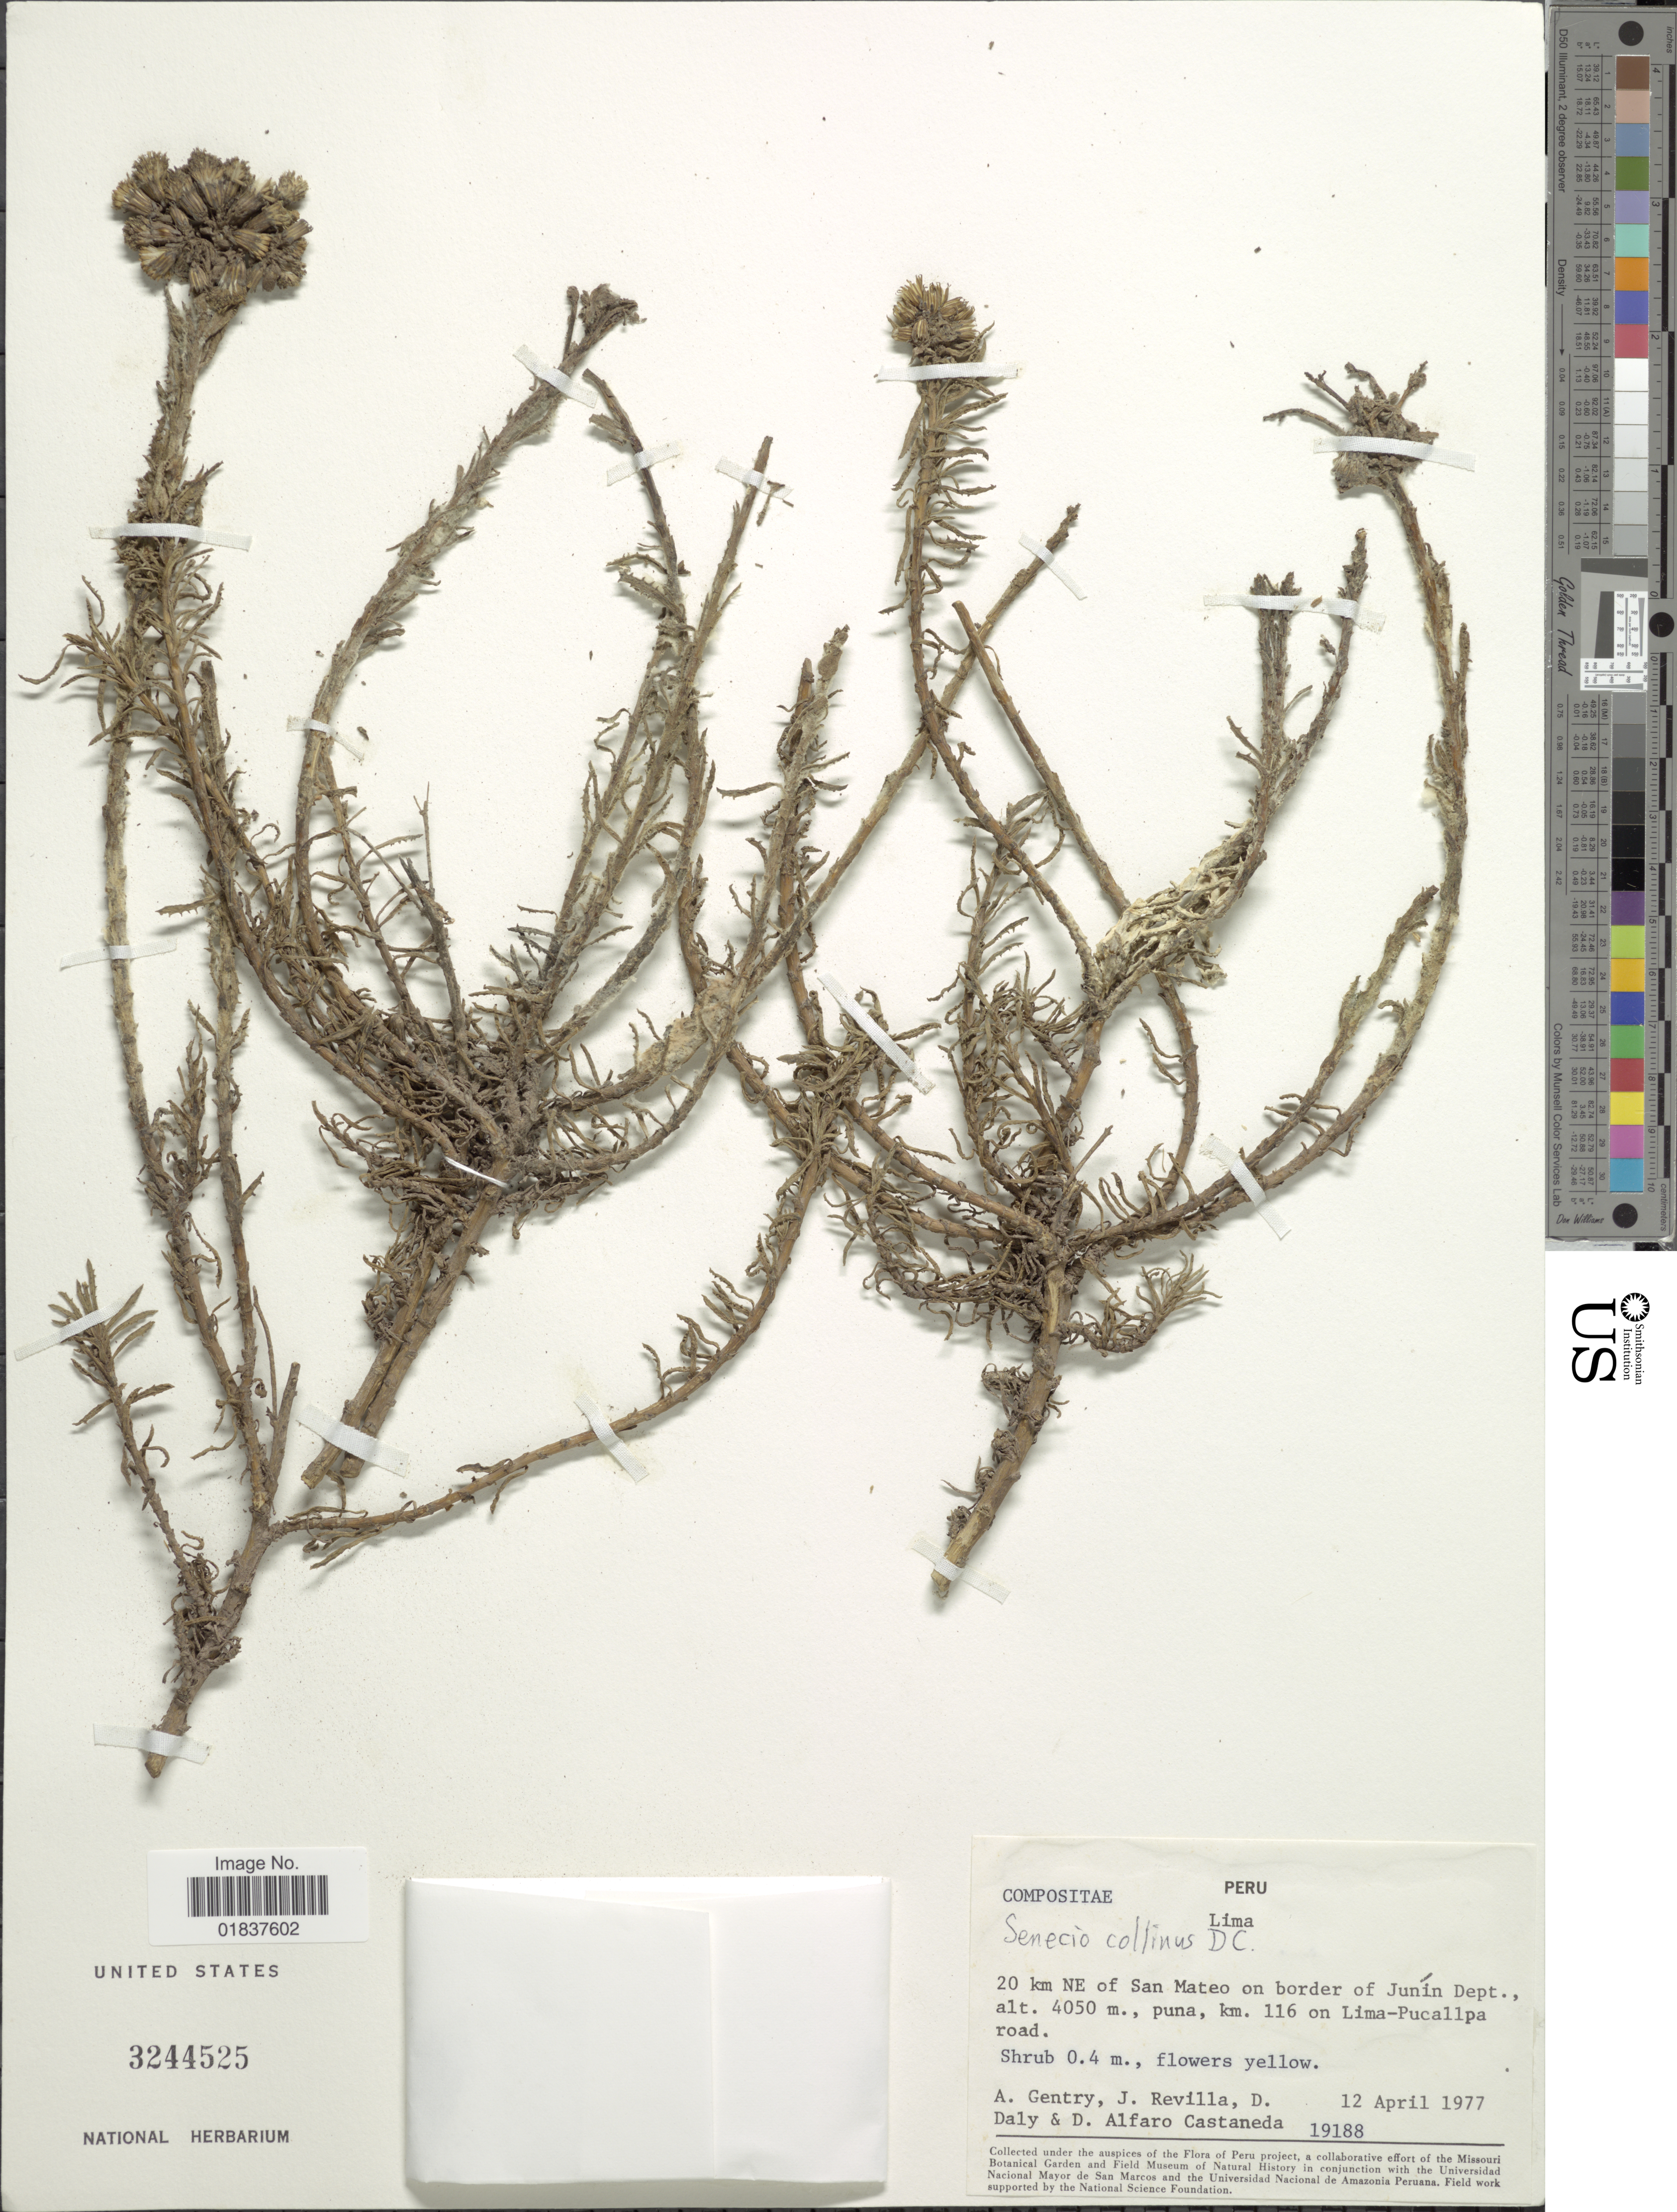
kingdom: Plantae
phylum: Tracheophyta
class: Magnoliopsida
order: Asterales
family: Asteraceae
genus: Senecio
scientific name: Senecio collinus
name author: DC.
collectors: A. H. Gentry, J. Revilla, D. C. Daly & D. Alfaro Castaneda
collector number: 19188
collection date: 1977-04-12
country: Peru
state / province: Lima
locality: Lima. 20 km NE of San Mateo on border of Junin Dept. puna, km. 116 on Lima-Pucallpa road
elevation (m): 4050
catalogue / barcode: US 3244525